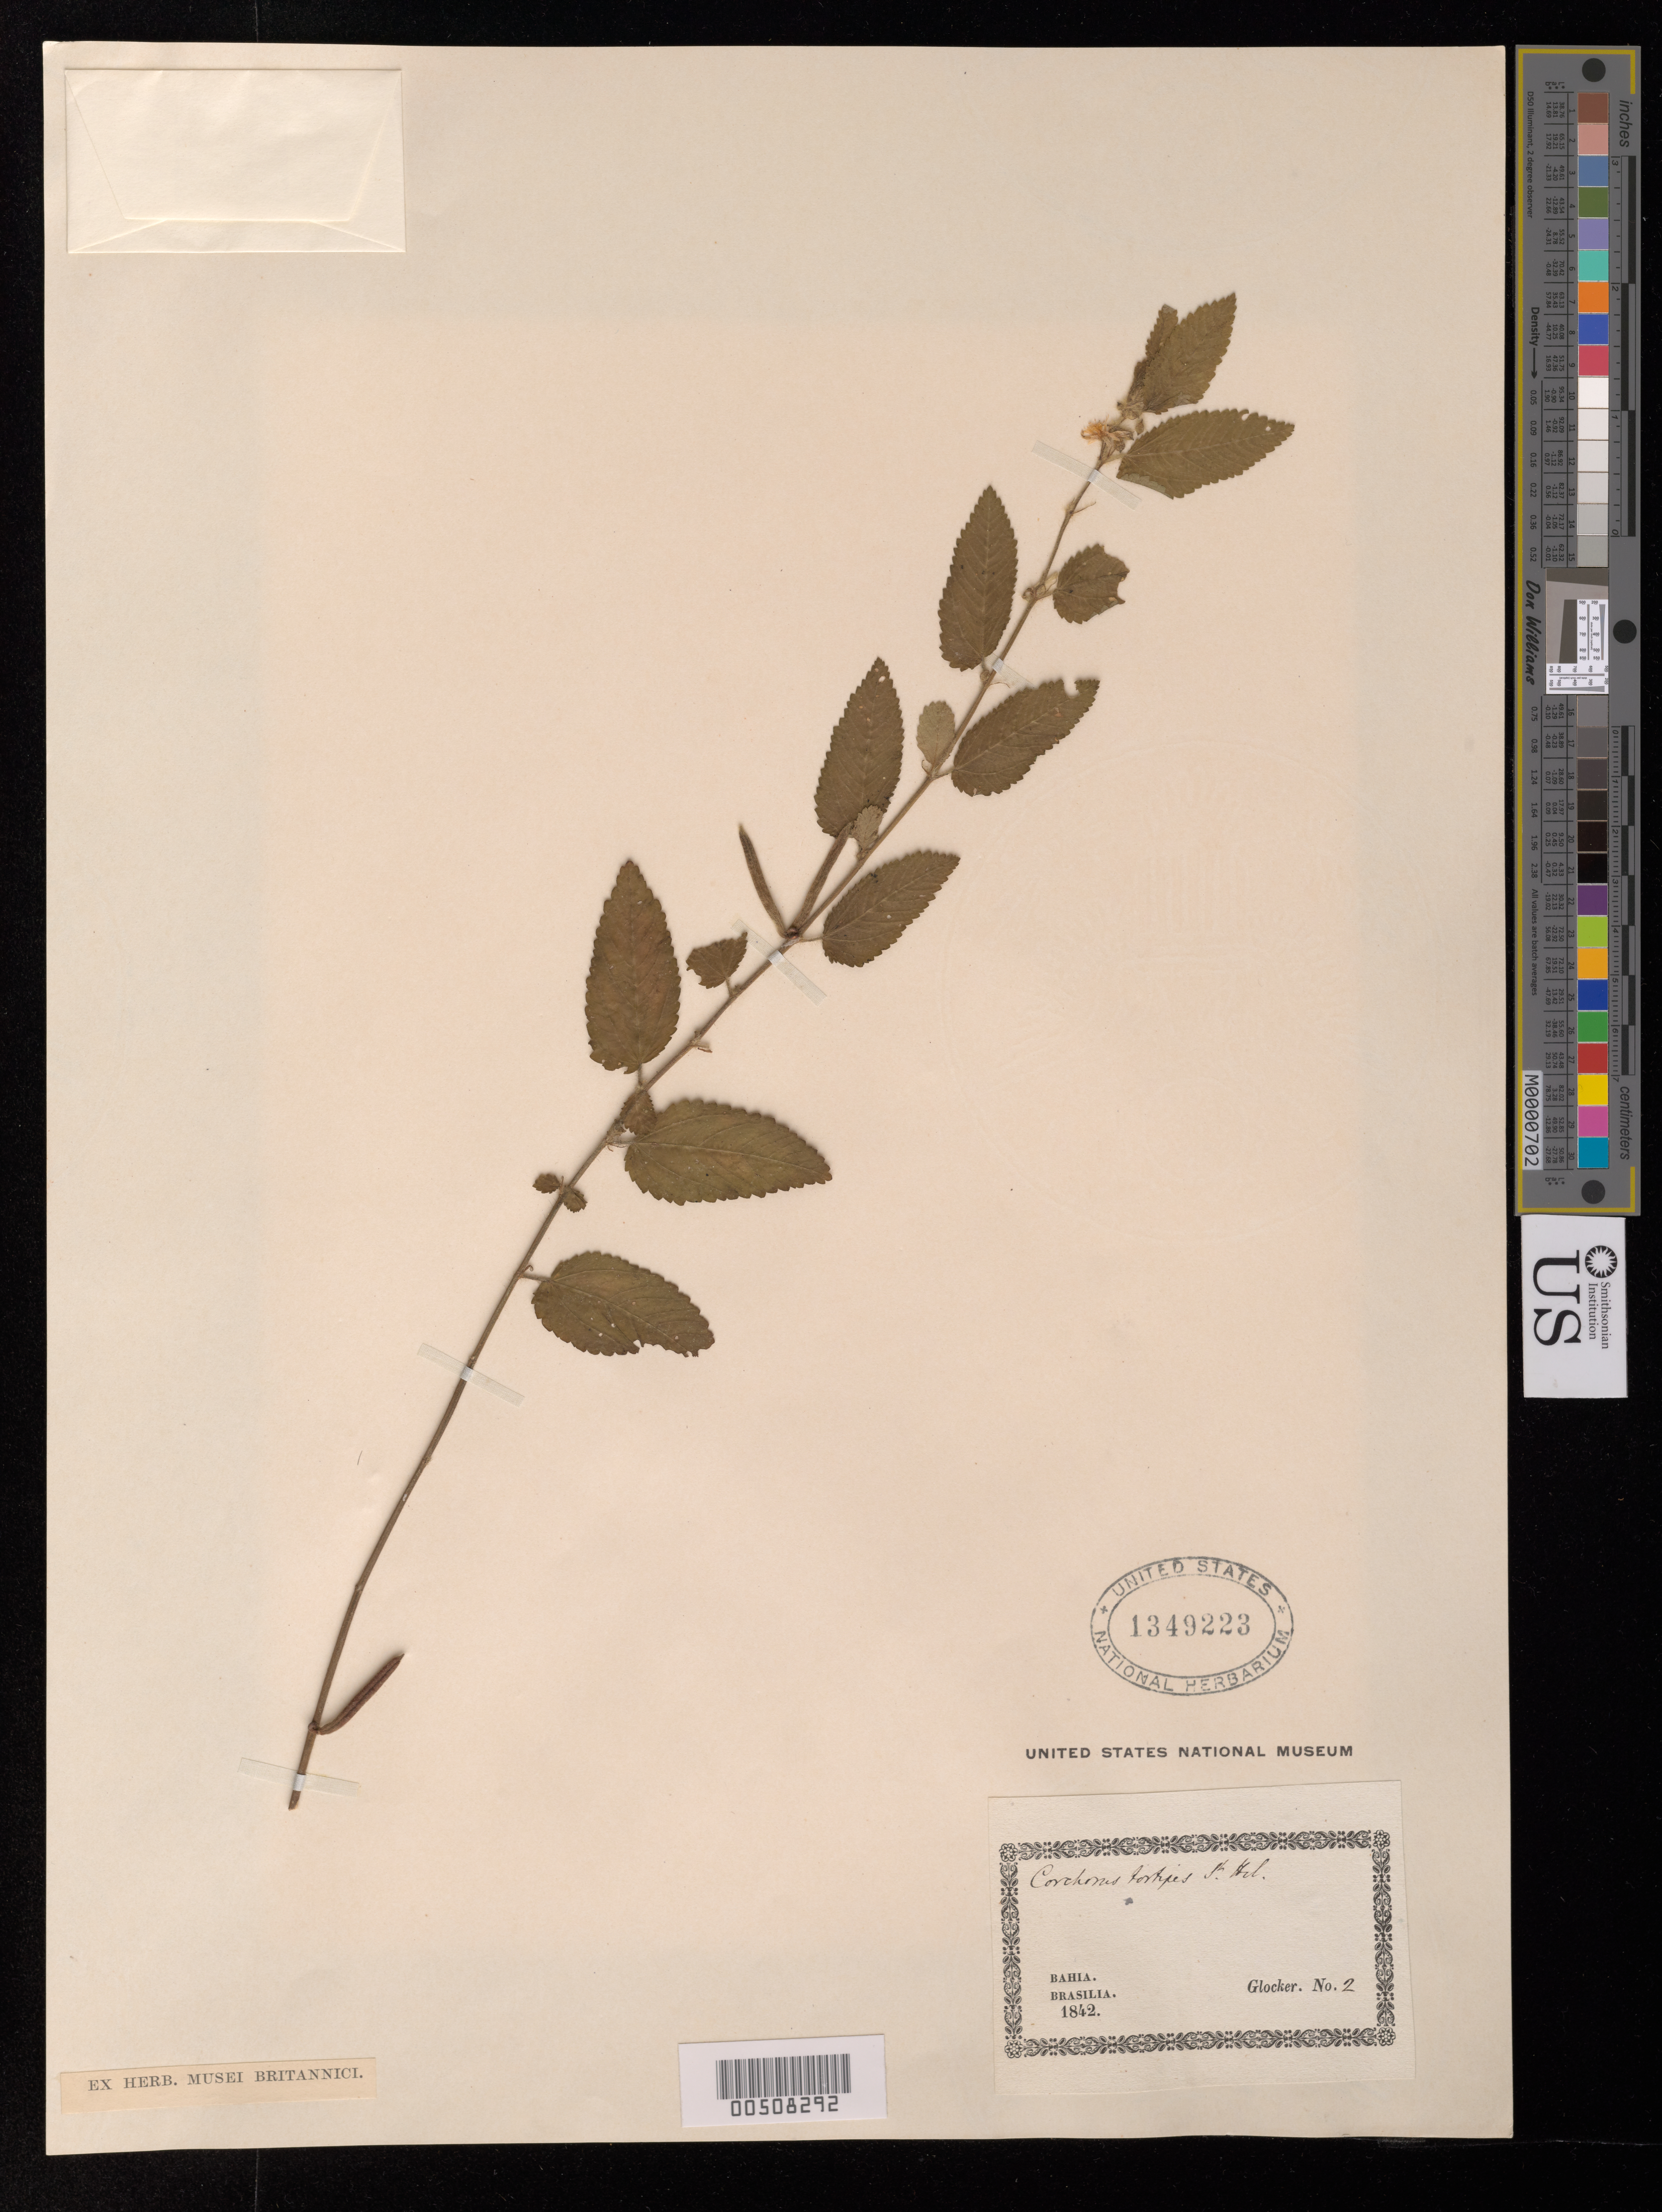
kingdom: Plantae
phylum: Tracheophyta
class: Magnoliopsida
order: Malvales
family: Malvaceae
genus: Corchorus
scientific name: Corchorus hirtus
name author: L.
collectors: E. F. Glocker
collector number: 2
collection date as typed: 1842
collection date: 1842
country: Brazil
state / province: Bahia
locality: sin loc.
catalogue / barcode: US 1349223